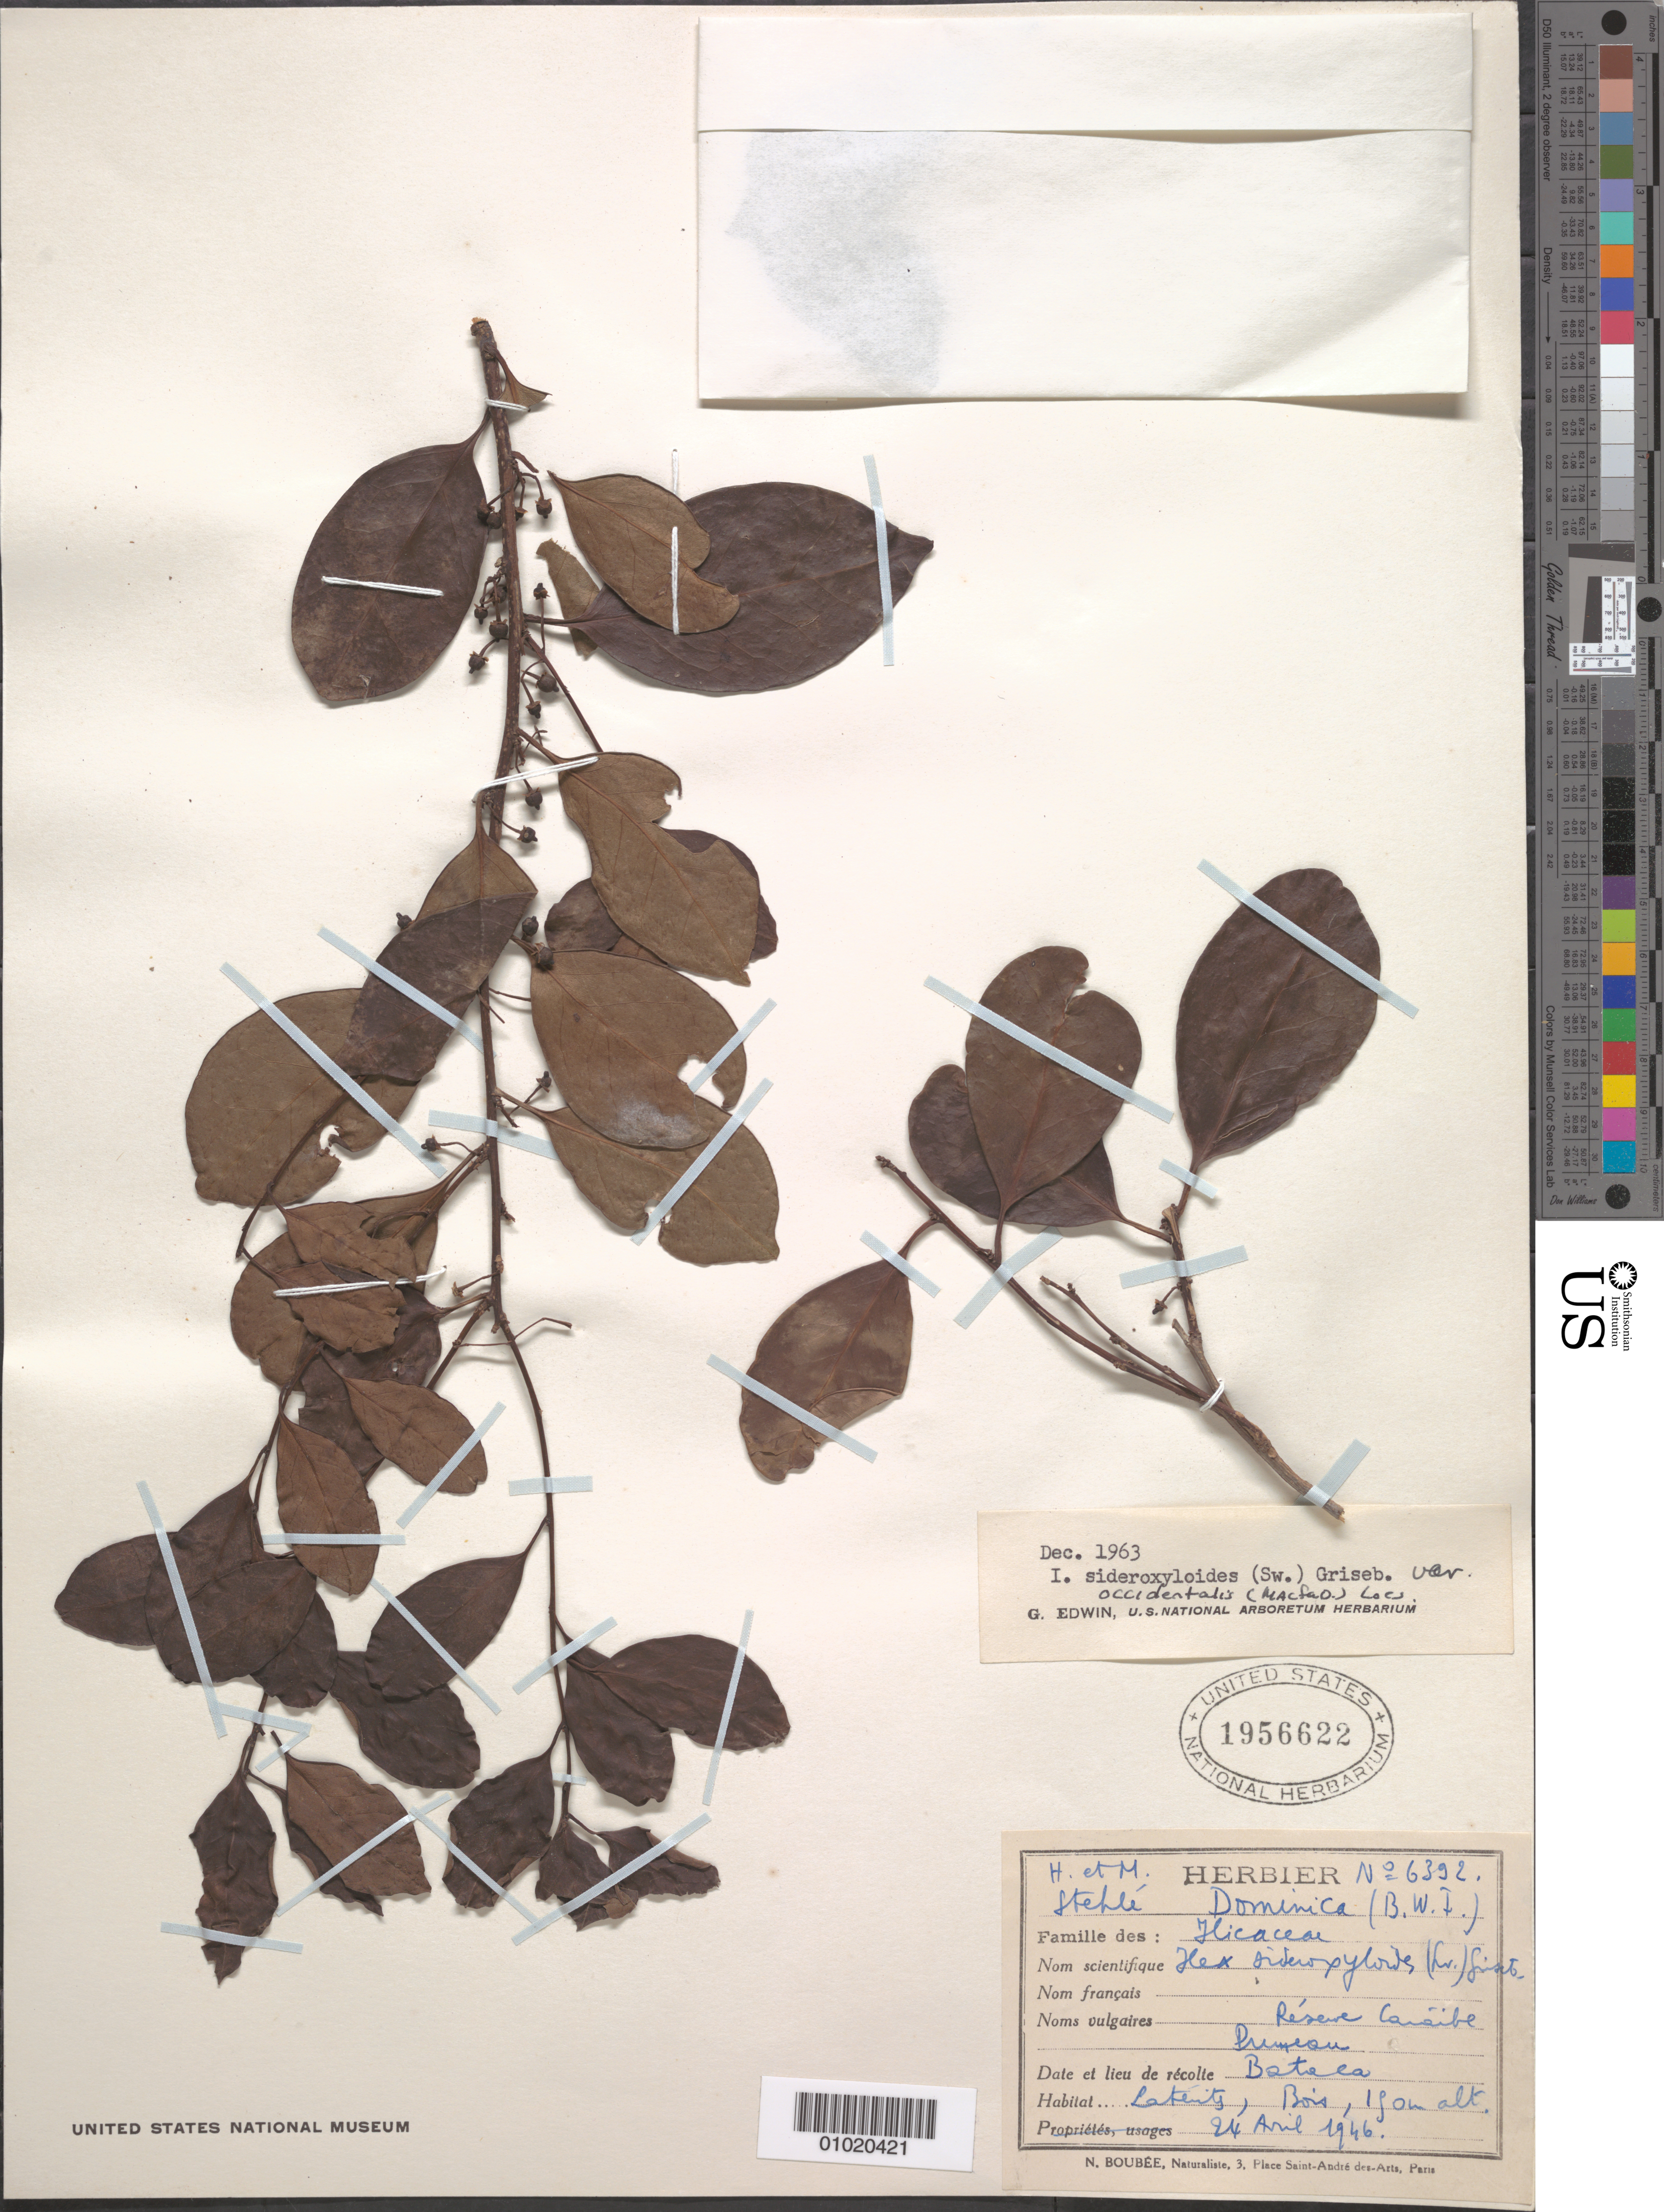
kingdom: Plantae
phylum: Tracheophyta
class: Magnoliopsida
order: Aquifoliales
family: Aquifoliaceae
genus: Ilex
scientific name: Ilex sideroxyloides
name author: (Sw.) Griseb.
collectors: H. Stehlé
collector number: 6392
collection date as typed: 24 Apr 1946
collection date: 1946-04-24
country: Dominica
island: Dominica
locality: Reserve Carraibe, Bataca [interpreted]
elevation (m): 150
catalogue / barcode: US 1956622